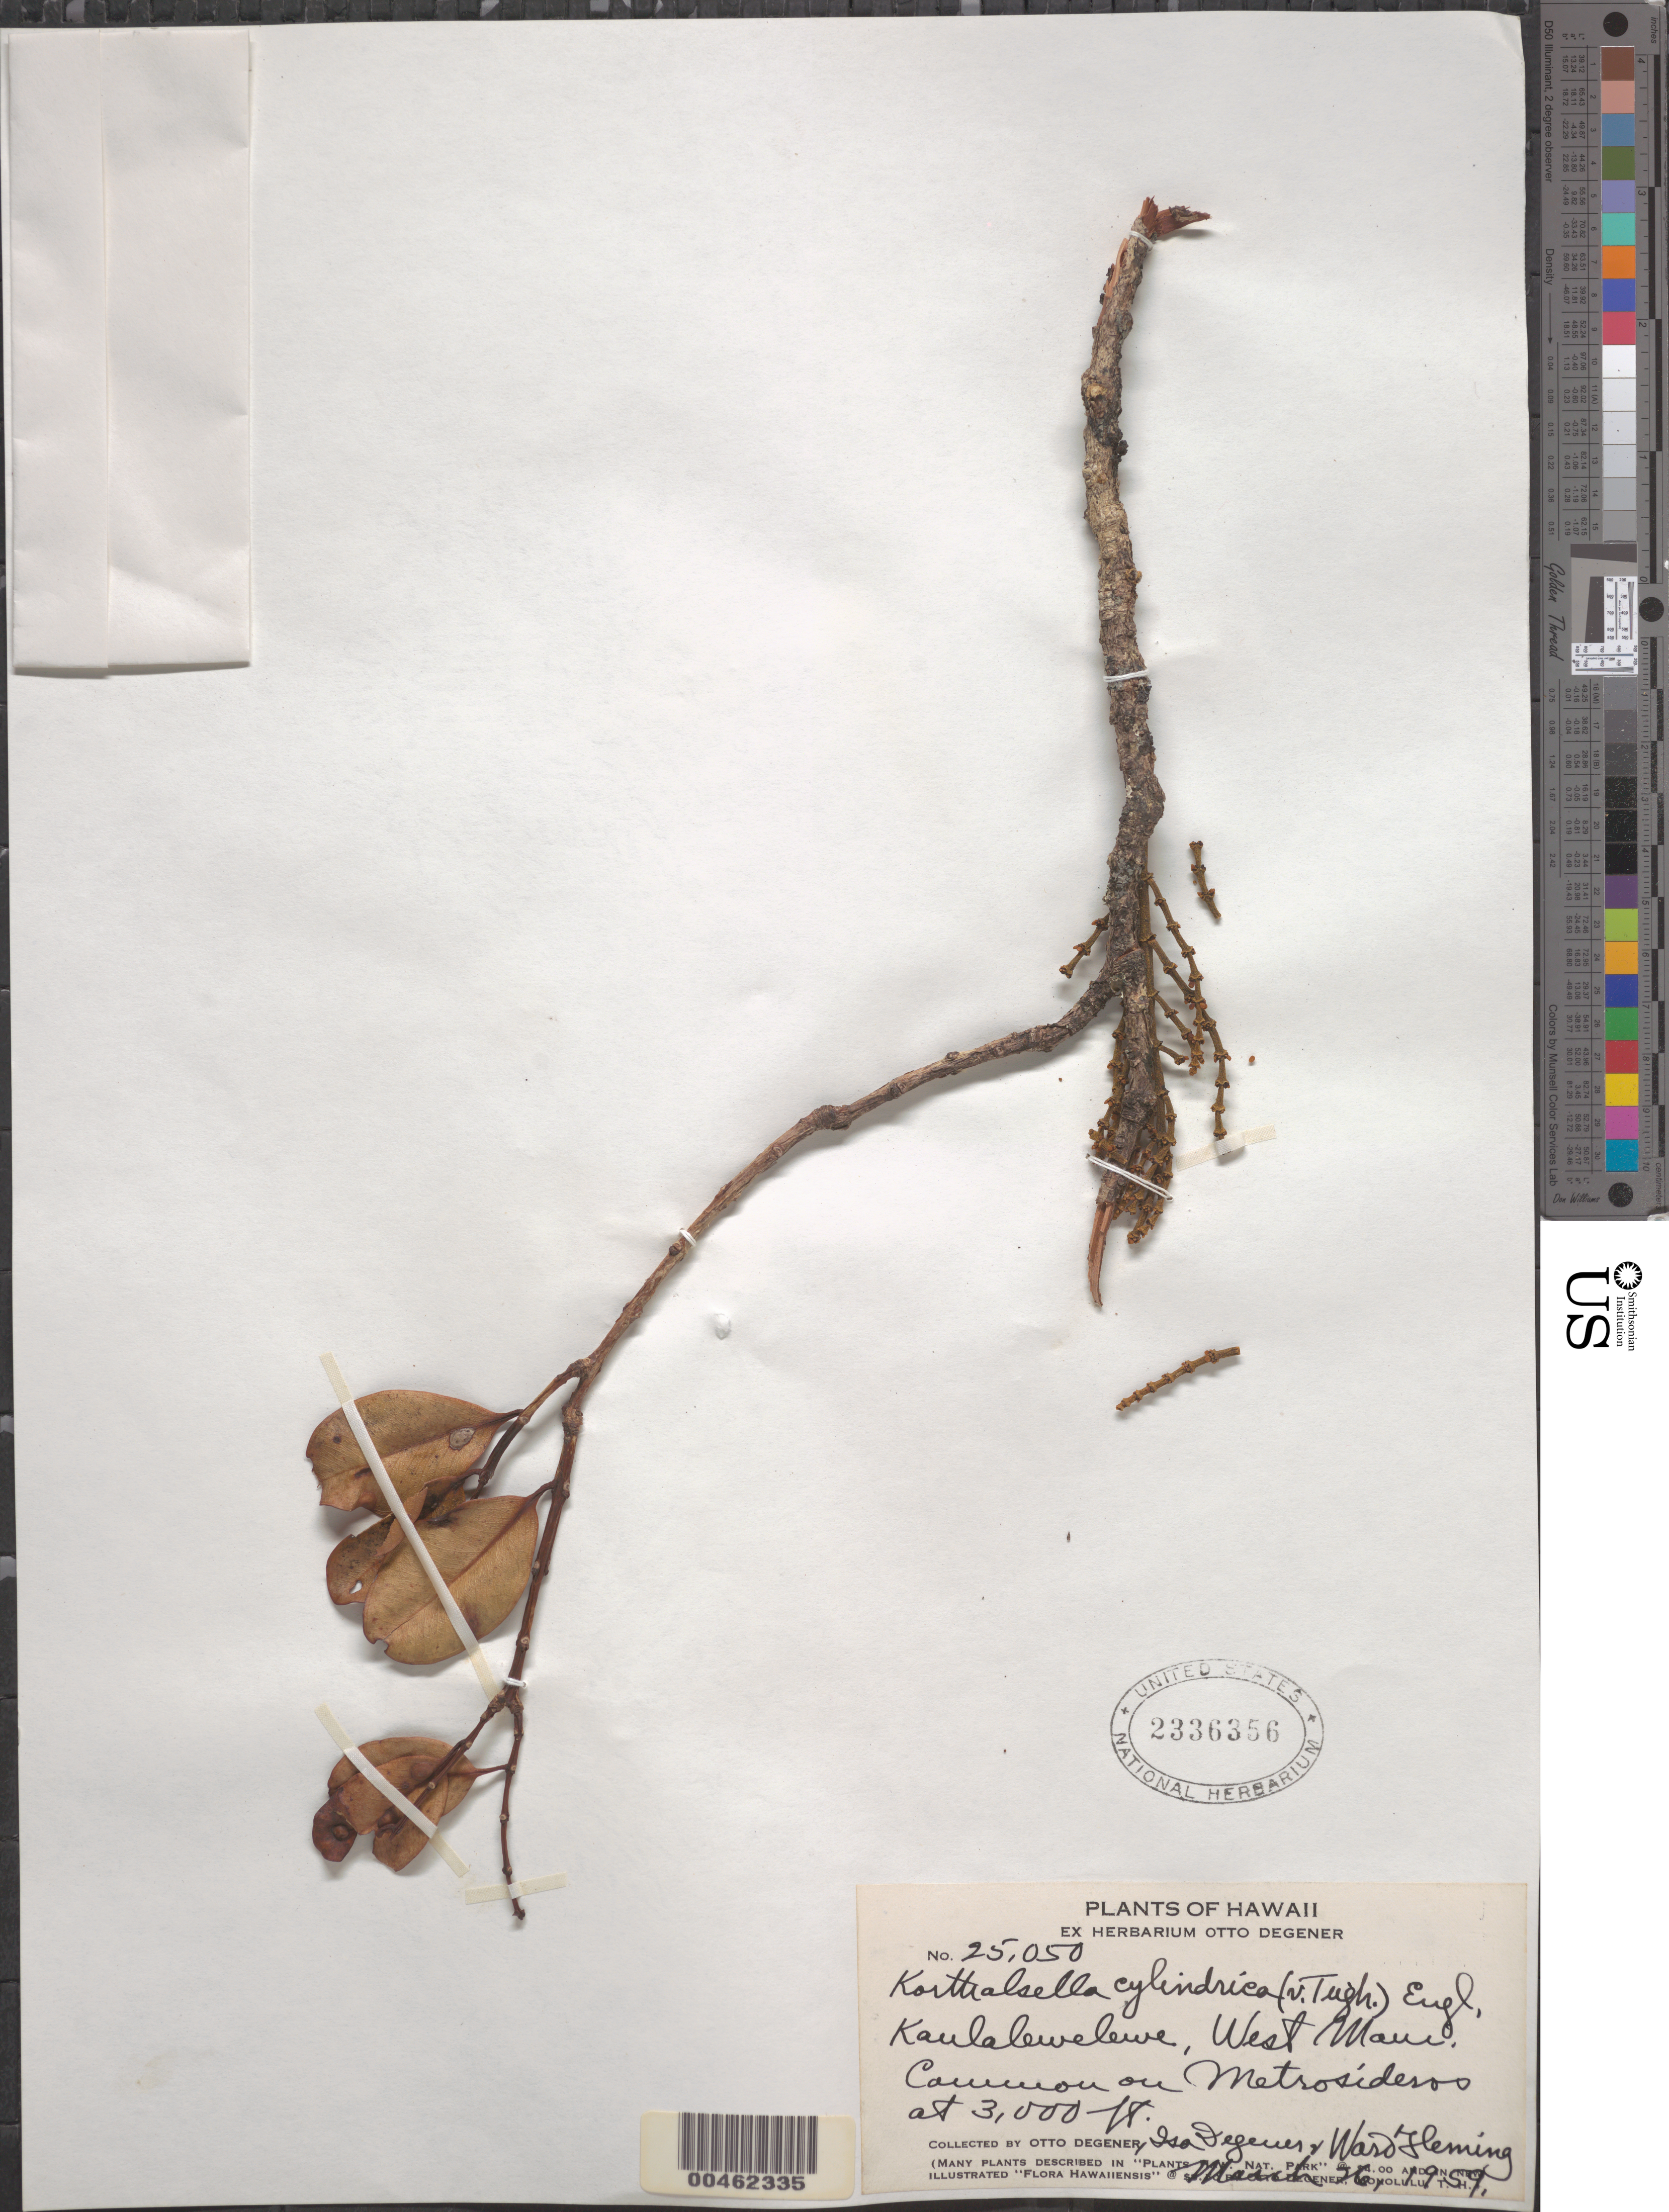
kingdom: Plantae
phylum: Tracheophyta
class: Magnoliopsida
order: Santalales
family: Viscaceae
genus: Korthalsella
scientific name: Korthalsella cylindrica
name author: (Tiegh.) Engl.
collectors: O. Degener, I. Degener & W. Fleming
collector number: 25050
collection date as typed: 26 Mar 1959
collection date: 1959-03-26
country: United States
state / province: Hawaii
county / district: Maui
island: Maui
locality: W Maui, Kaulalewelewe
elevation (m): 914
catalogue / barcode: US 2336356